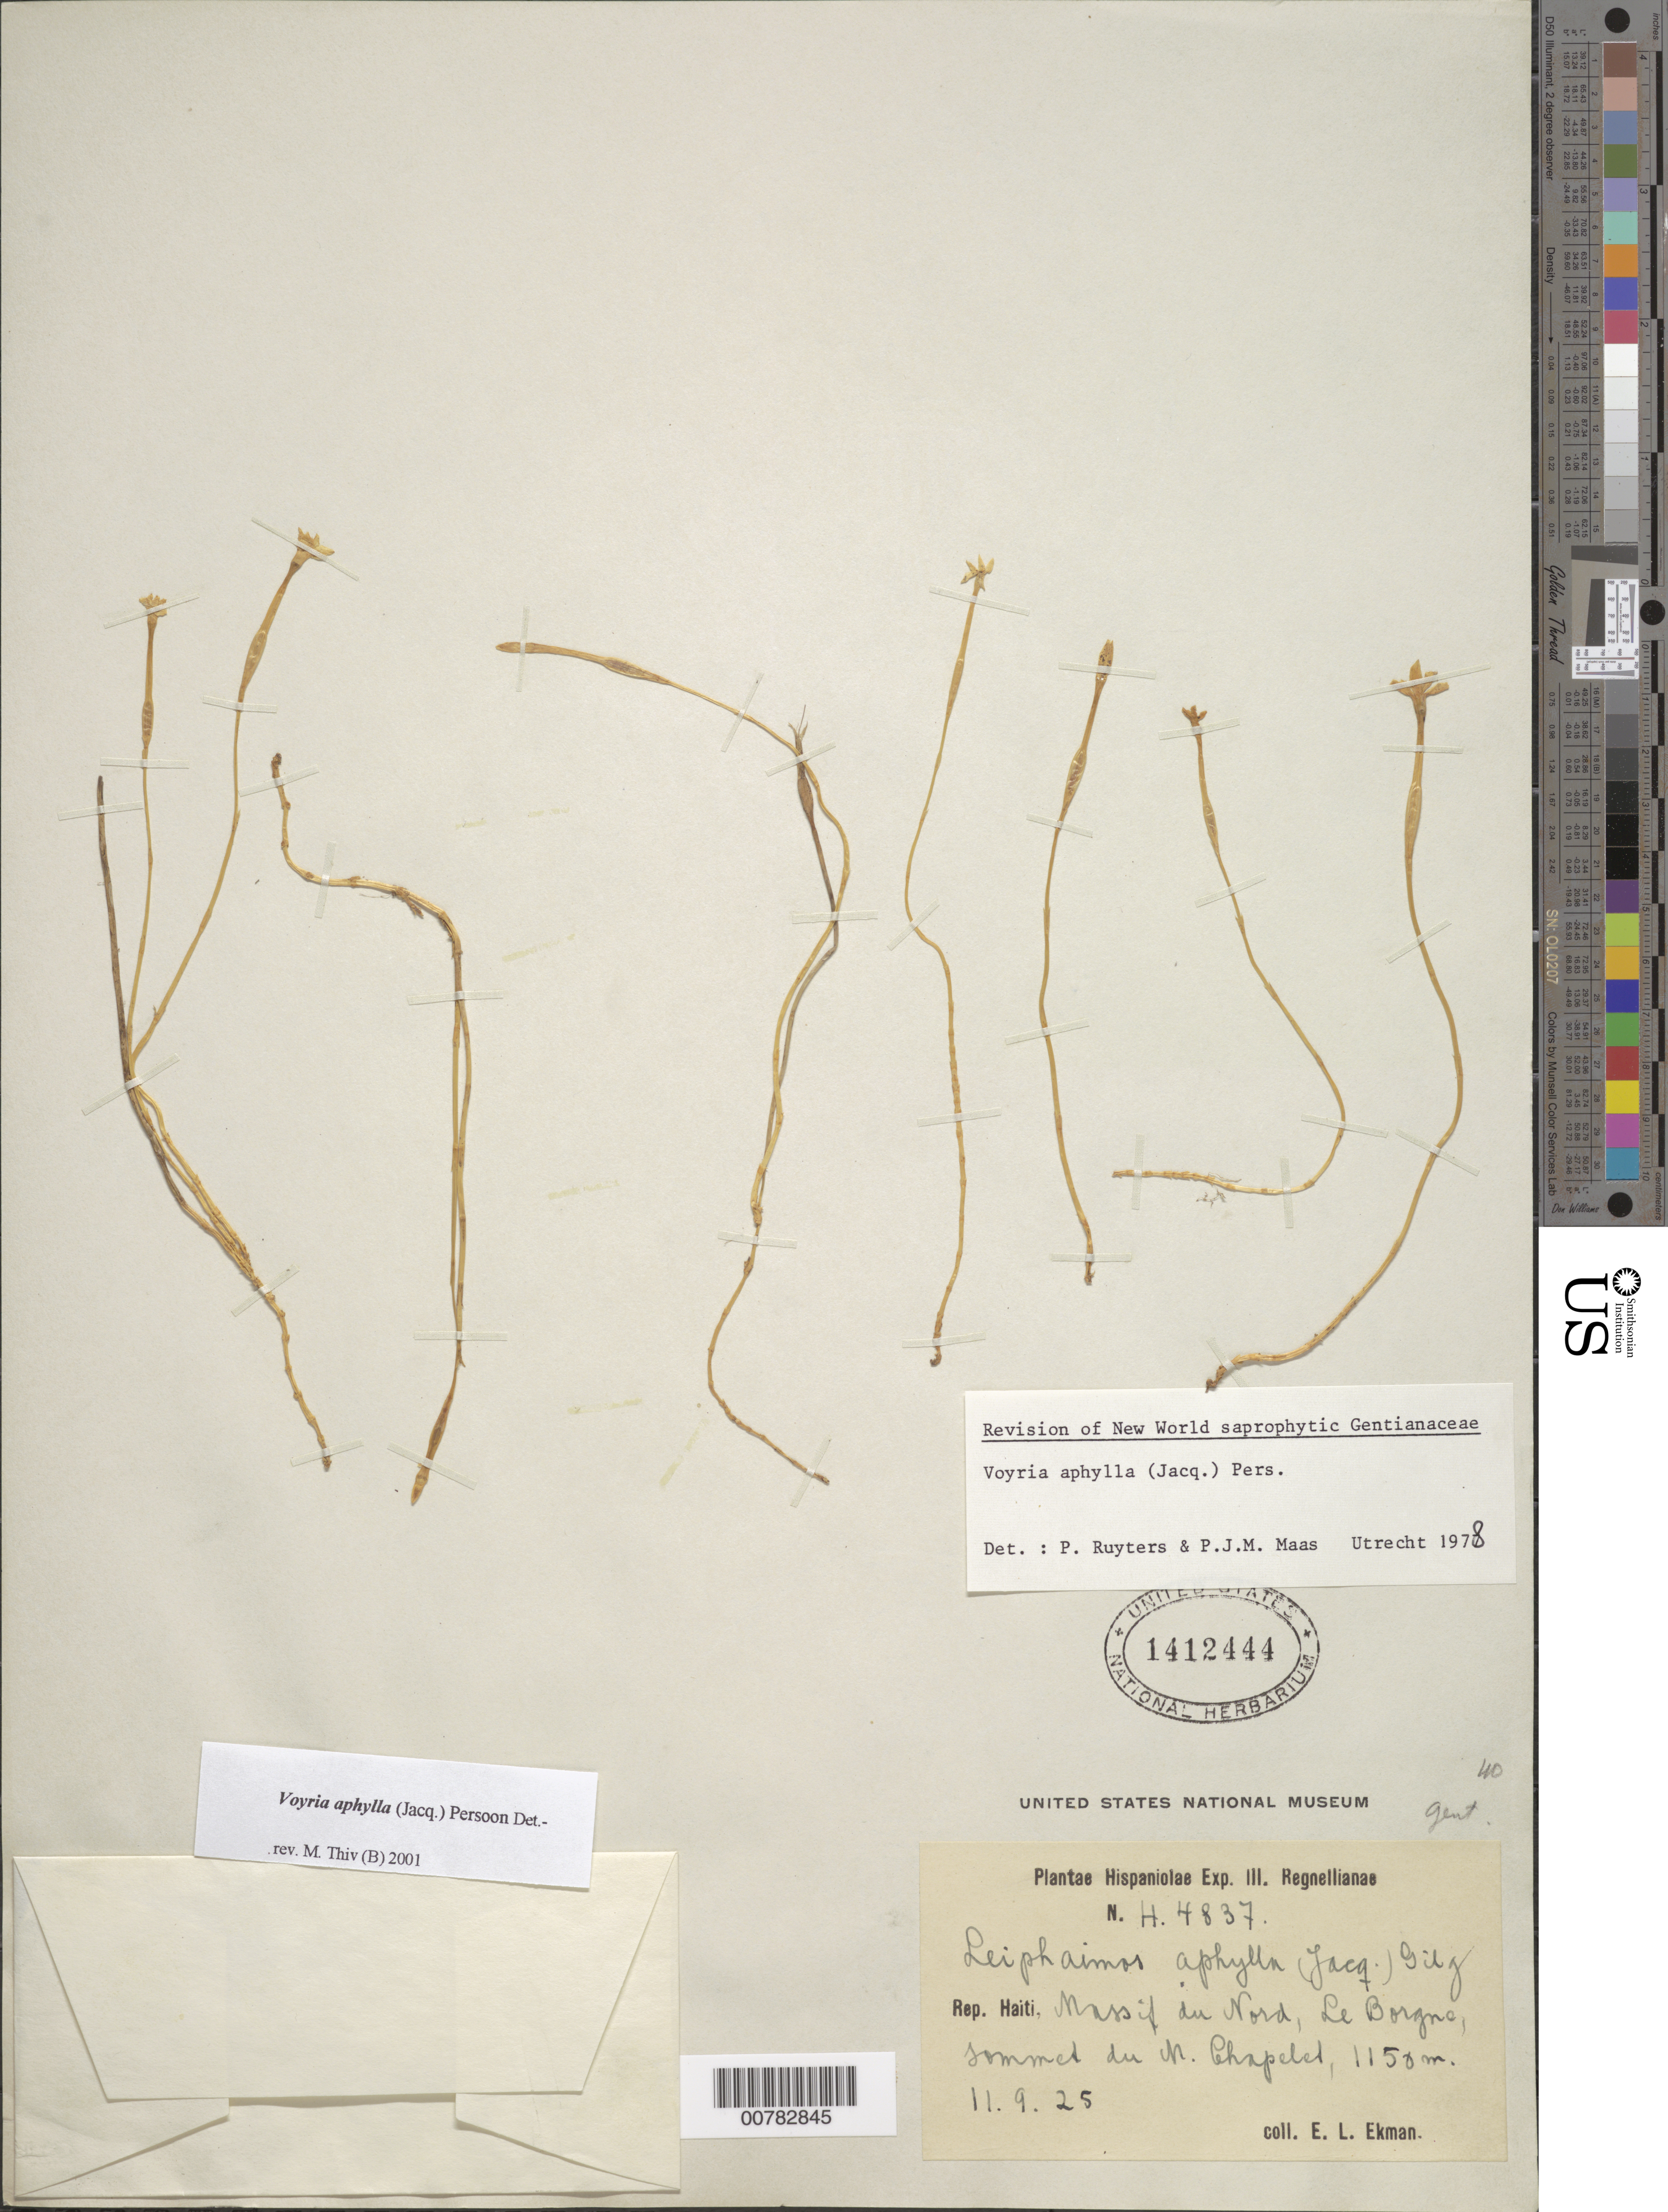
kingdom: Plantae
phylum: Tracheophyta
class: Magnoliopsida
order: Gentianales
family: Gentianaceae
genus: Voyria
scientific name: Voyria aphylla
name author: (Jacq.) Pers.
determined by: Thiv, M.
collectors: E. L. Ekman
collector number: H 4837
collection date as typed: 11 Sep 1925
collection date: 1925-09-11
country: Haiti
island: Hispaniola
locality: Massif du Nord, Le Borgne, Jommel du M. Chapelel.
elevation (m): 1150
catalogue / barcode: US 1412444